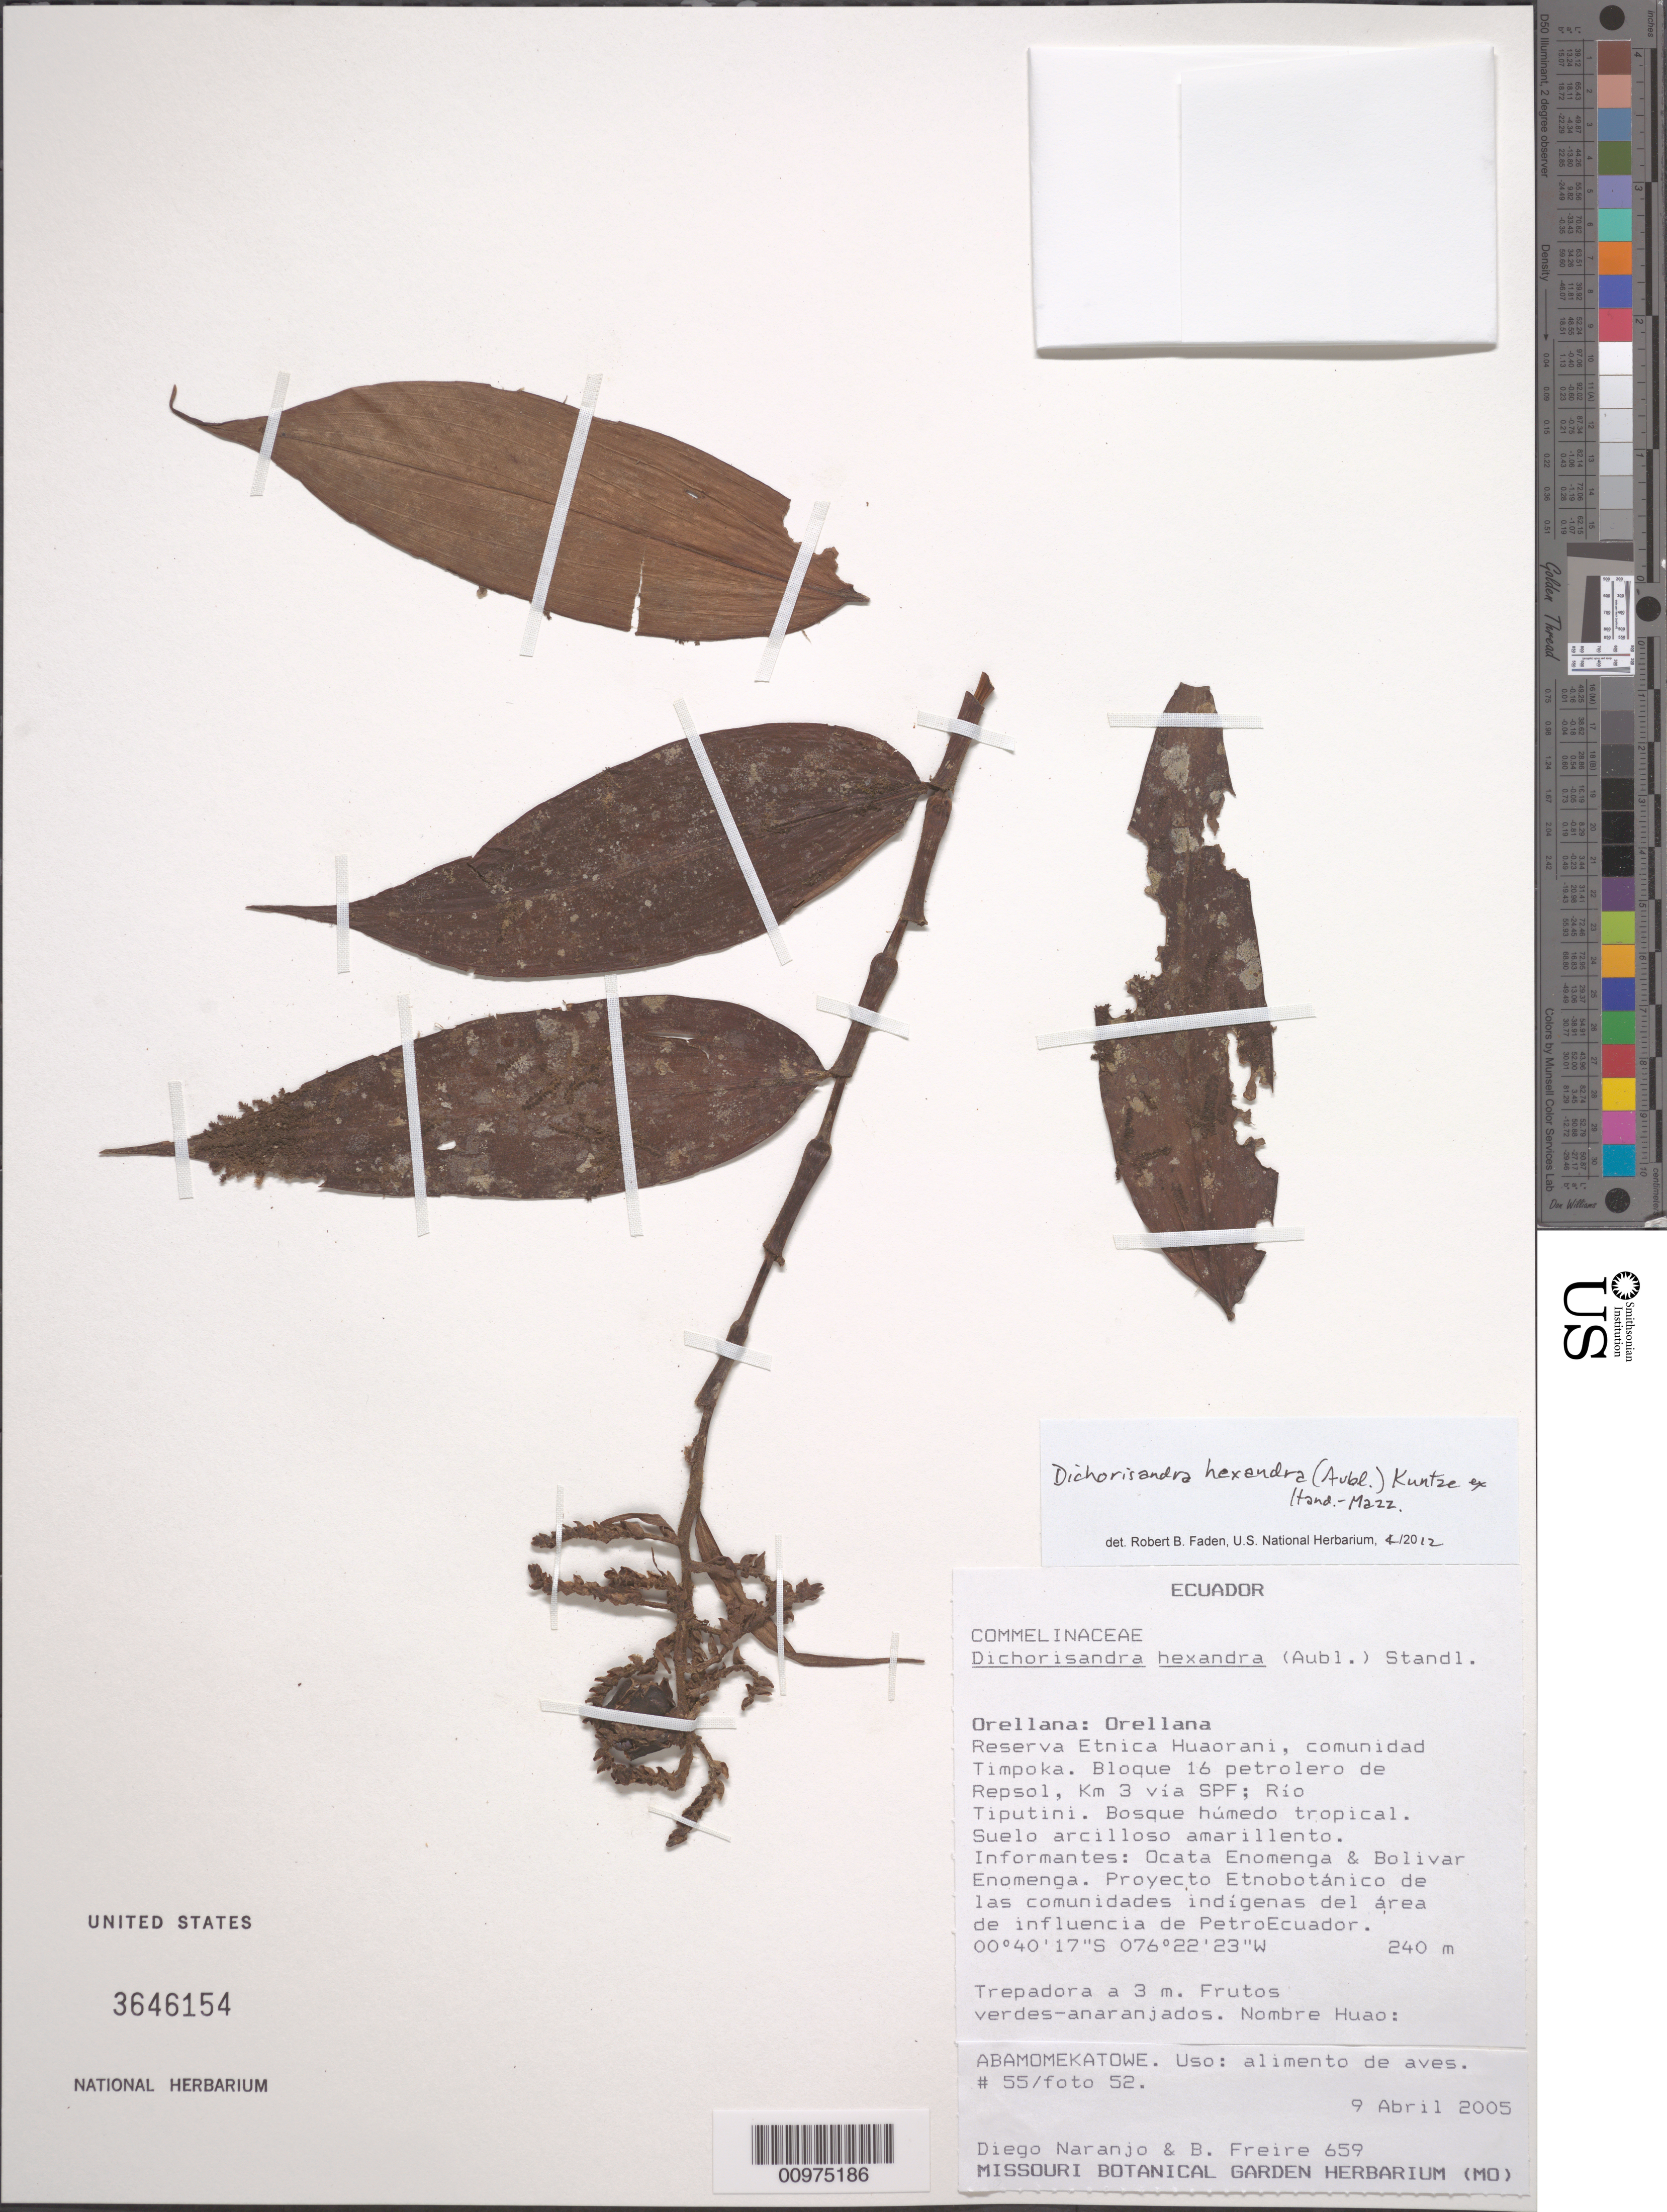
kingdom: Plantae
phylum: Tracheophyta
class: Liliopsida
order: Commelinales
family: Commelinaceae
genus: Dichorisandra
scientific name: Dichorisandra hexandra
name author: (Aubl.) Standl.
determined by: Faden, Robert B., (US), Smithsonian Institution - National Museum of Natural History (UNITED STATES)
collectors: D. Naranjo & B. Freire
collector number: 659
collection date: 2005-04-09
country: Ecuador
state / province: Orellana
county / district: Orellana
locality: Reserva Etnica Huaorani, comunidad Timpoka. Bloque 16 petrolero de Repsol, Km 3 via SPF; Río Tiputini. Informantes: Ocata Enomenga & Bolivar Enomenga. Proyecto Etnobotánico de las comunidades indígenas del área de influencia de PetroEcuador.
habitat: Bosque húmedo tropical. Suelo arcilloso amarillento.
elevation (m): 240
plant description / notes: Uso: alimento de aves. # 55/foto 52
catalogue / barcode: US 3646154